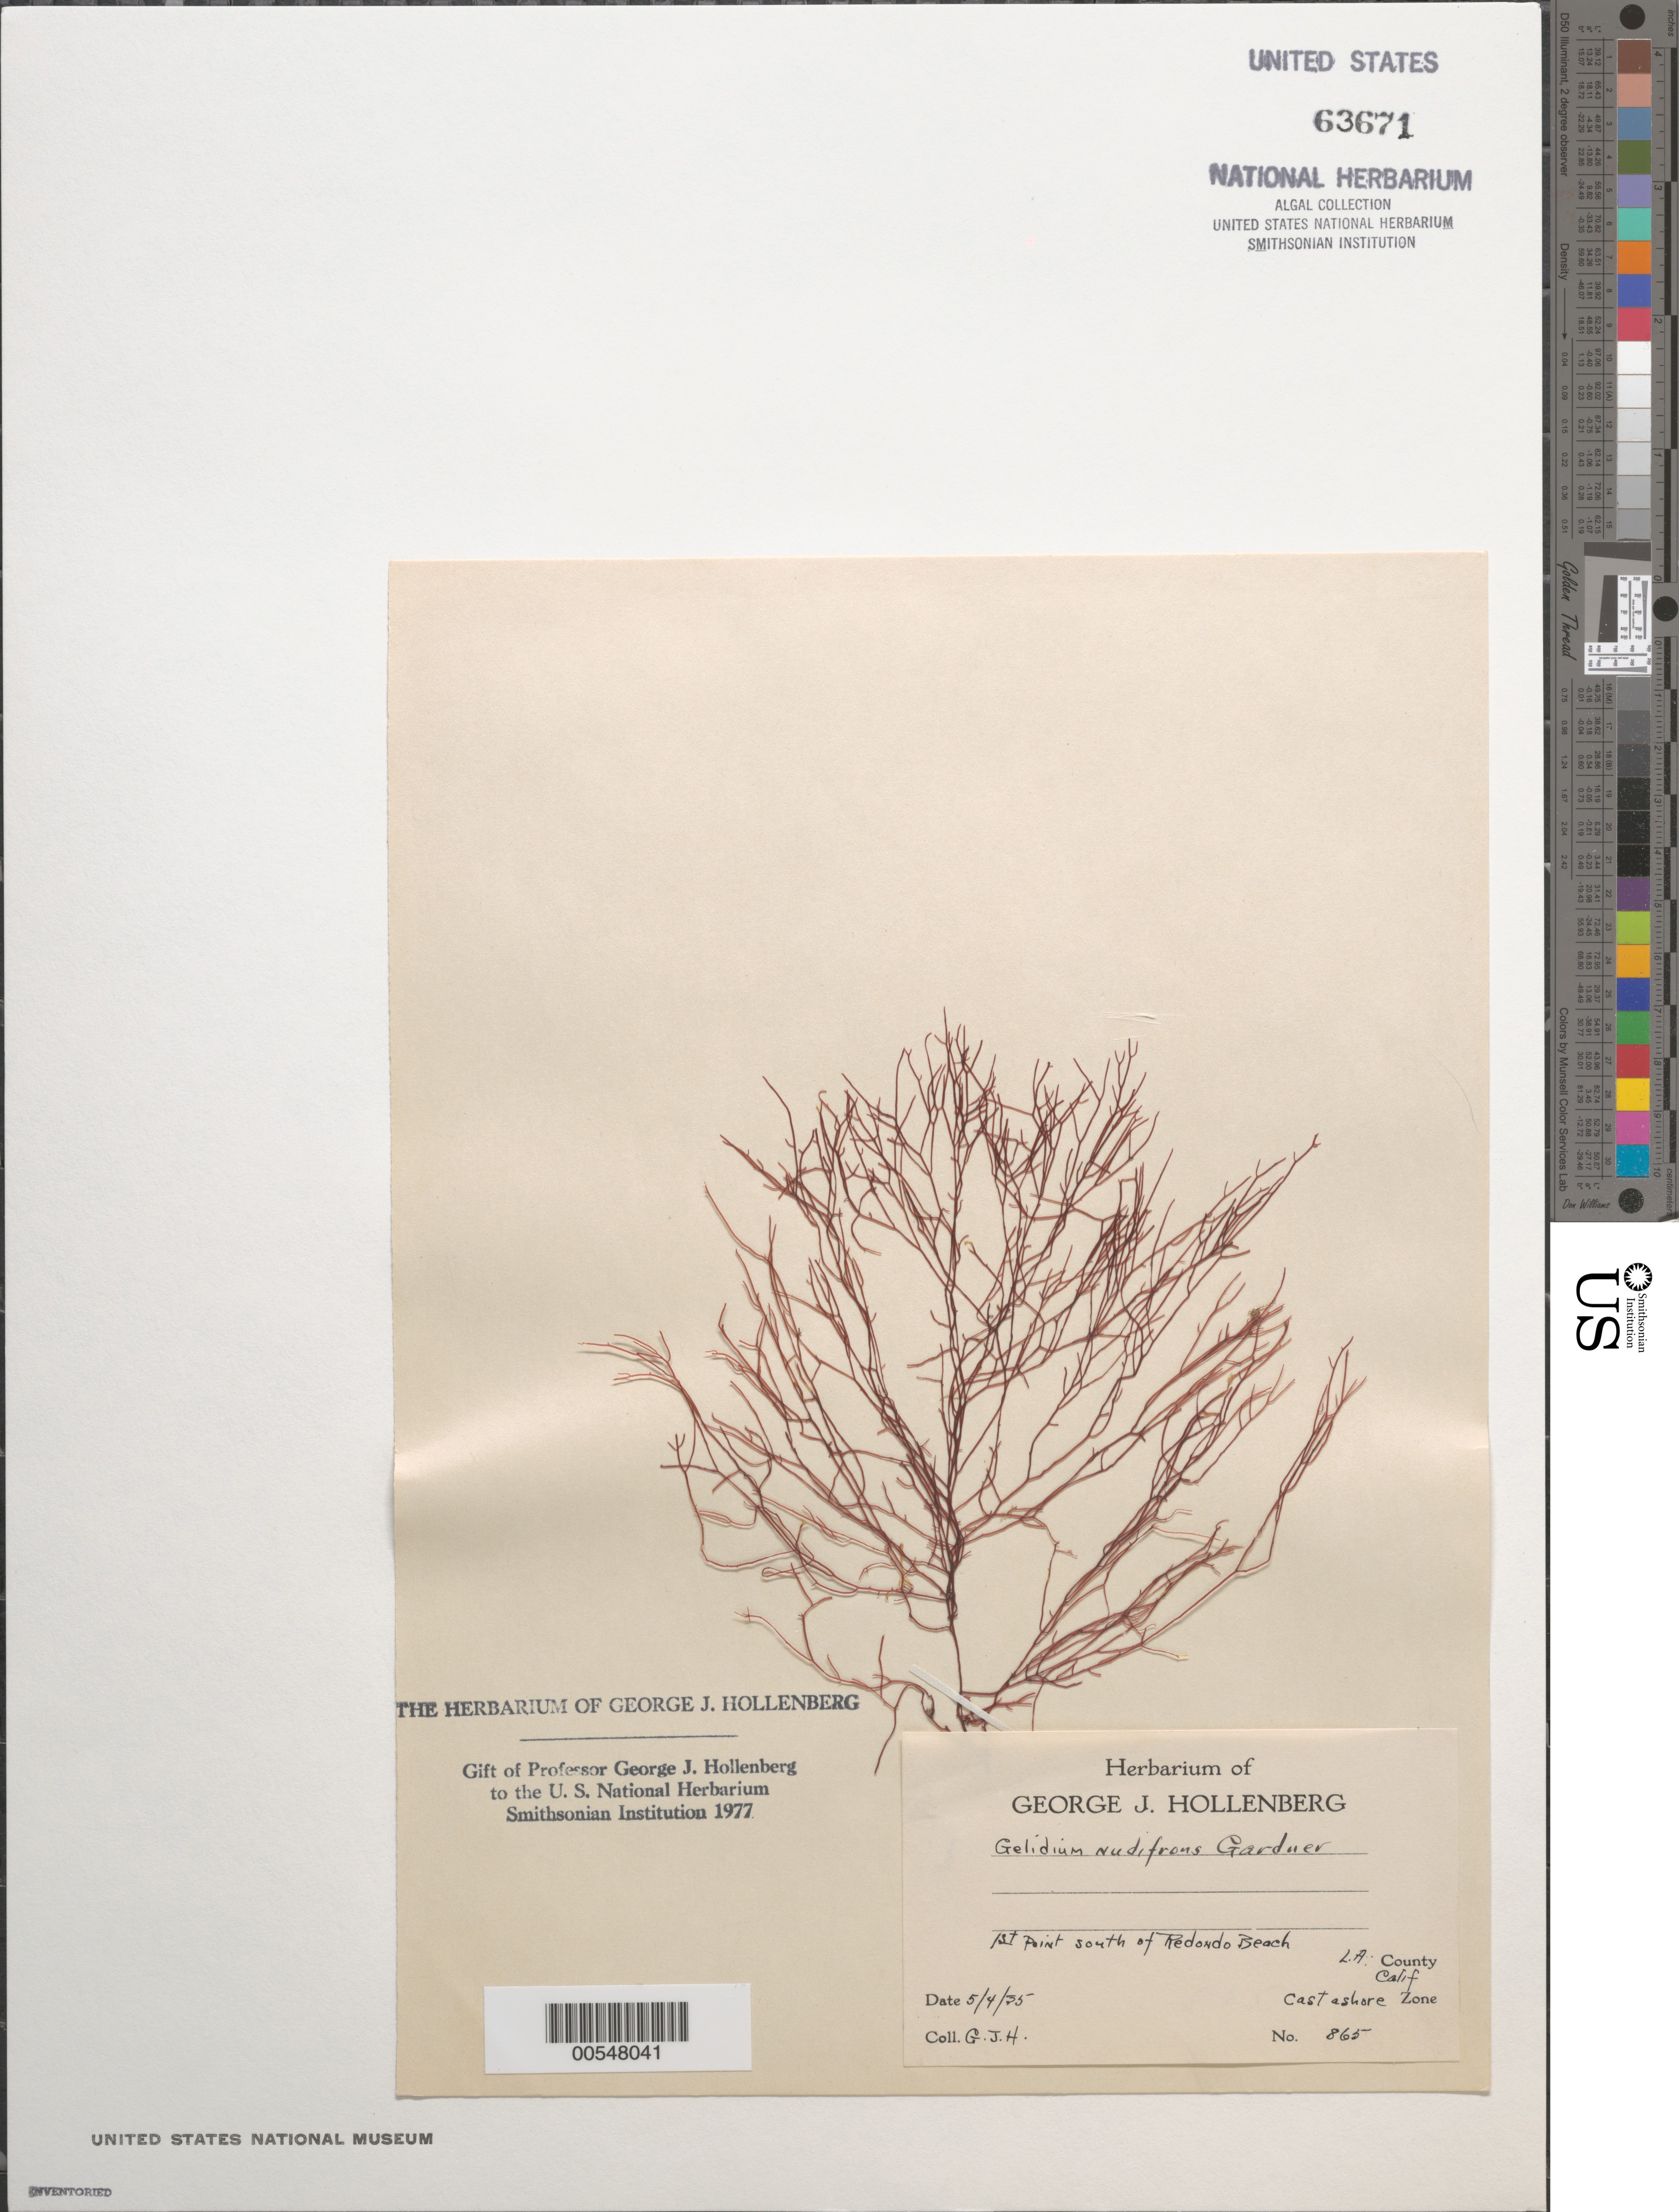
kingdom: Plantae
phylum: Rhodophyta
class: Florideophyceae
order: Gelidiales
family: Gelidiaceae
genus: Gelidium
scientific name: Gelidium nudifrons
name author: N.L. Gardner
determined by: Hollenberg, George J.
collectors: G. Hollenberg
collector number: GJH 865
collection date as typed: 04 May 1935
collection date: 1935-05-04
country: United States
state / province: California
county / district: Los Angeles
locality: First point south of Redondo Beach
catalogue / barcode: US 63671